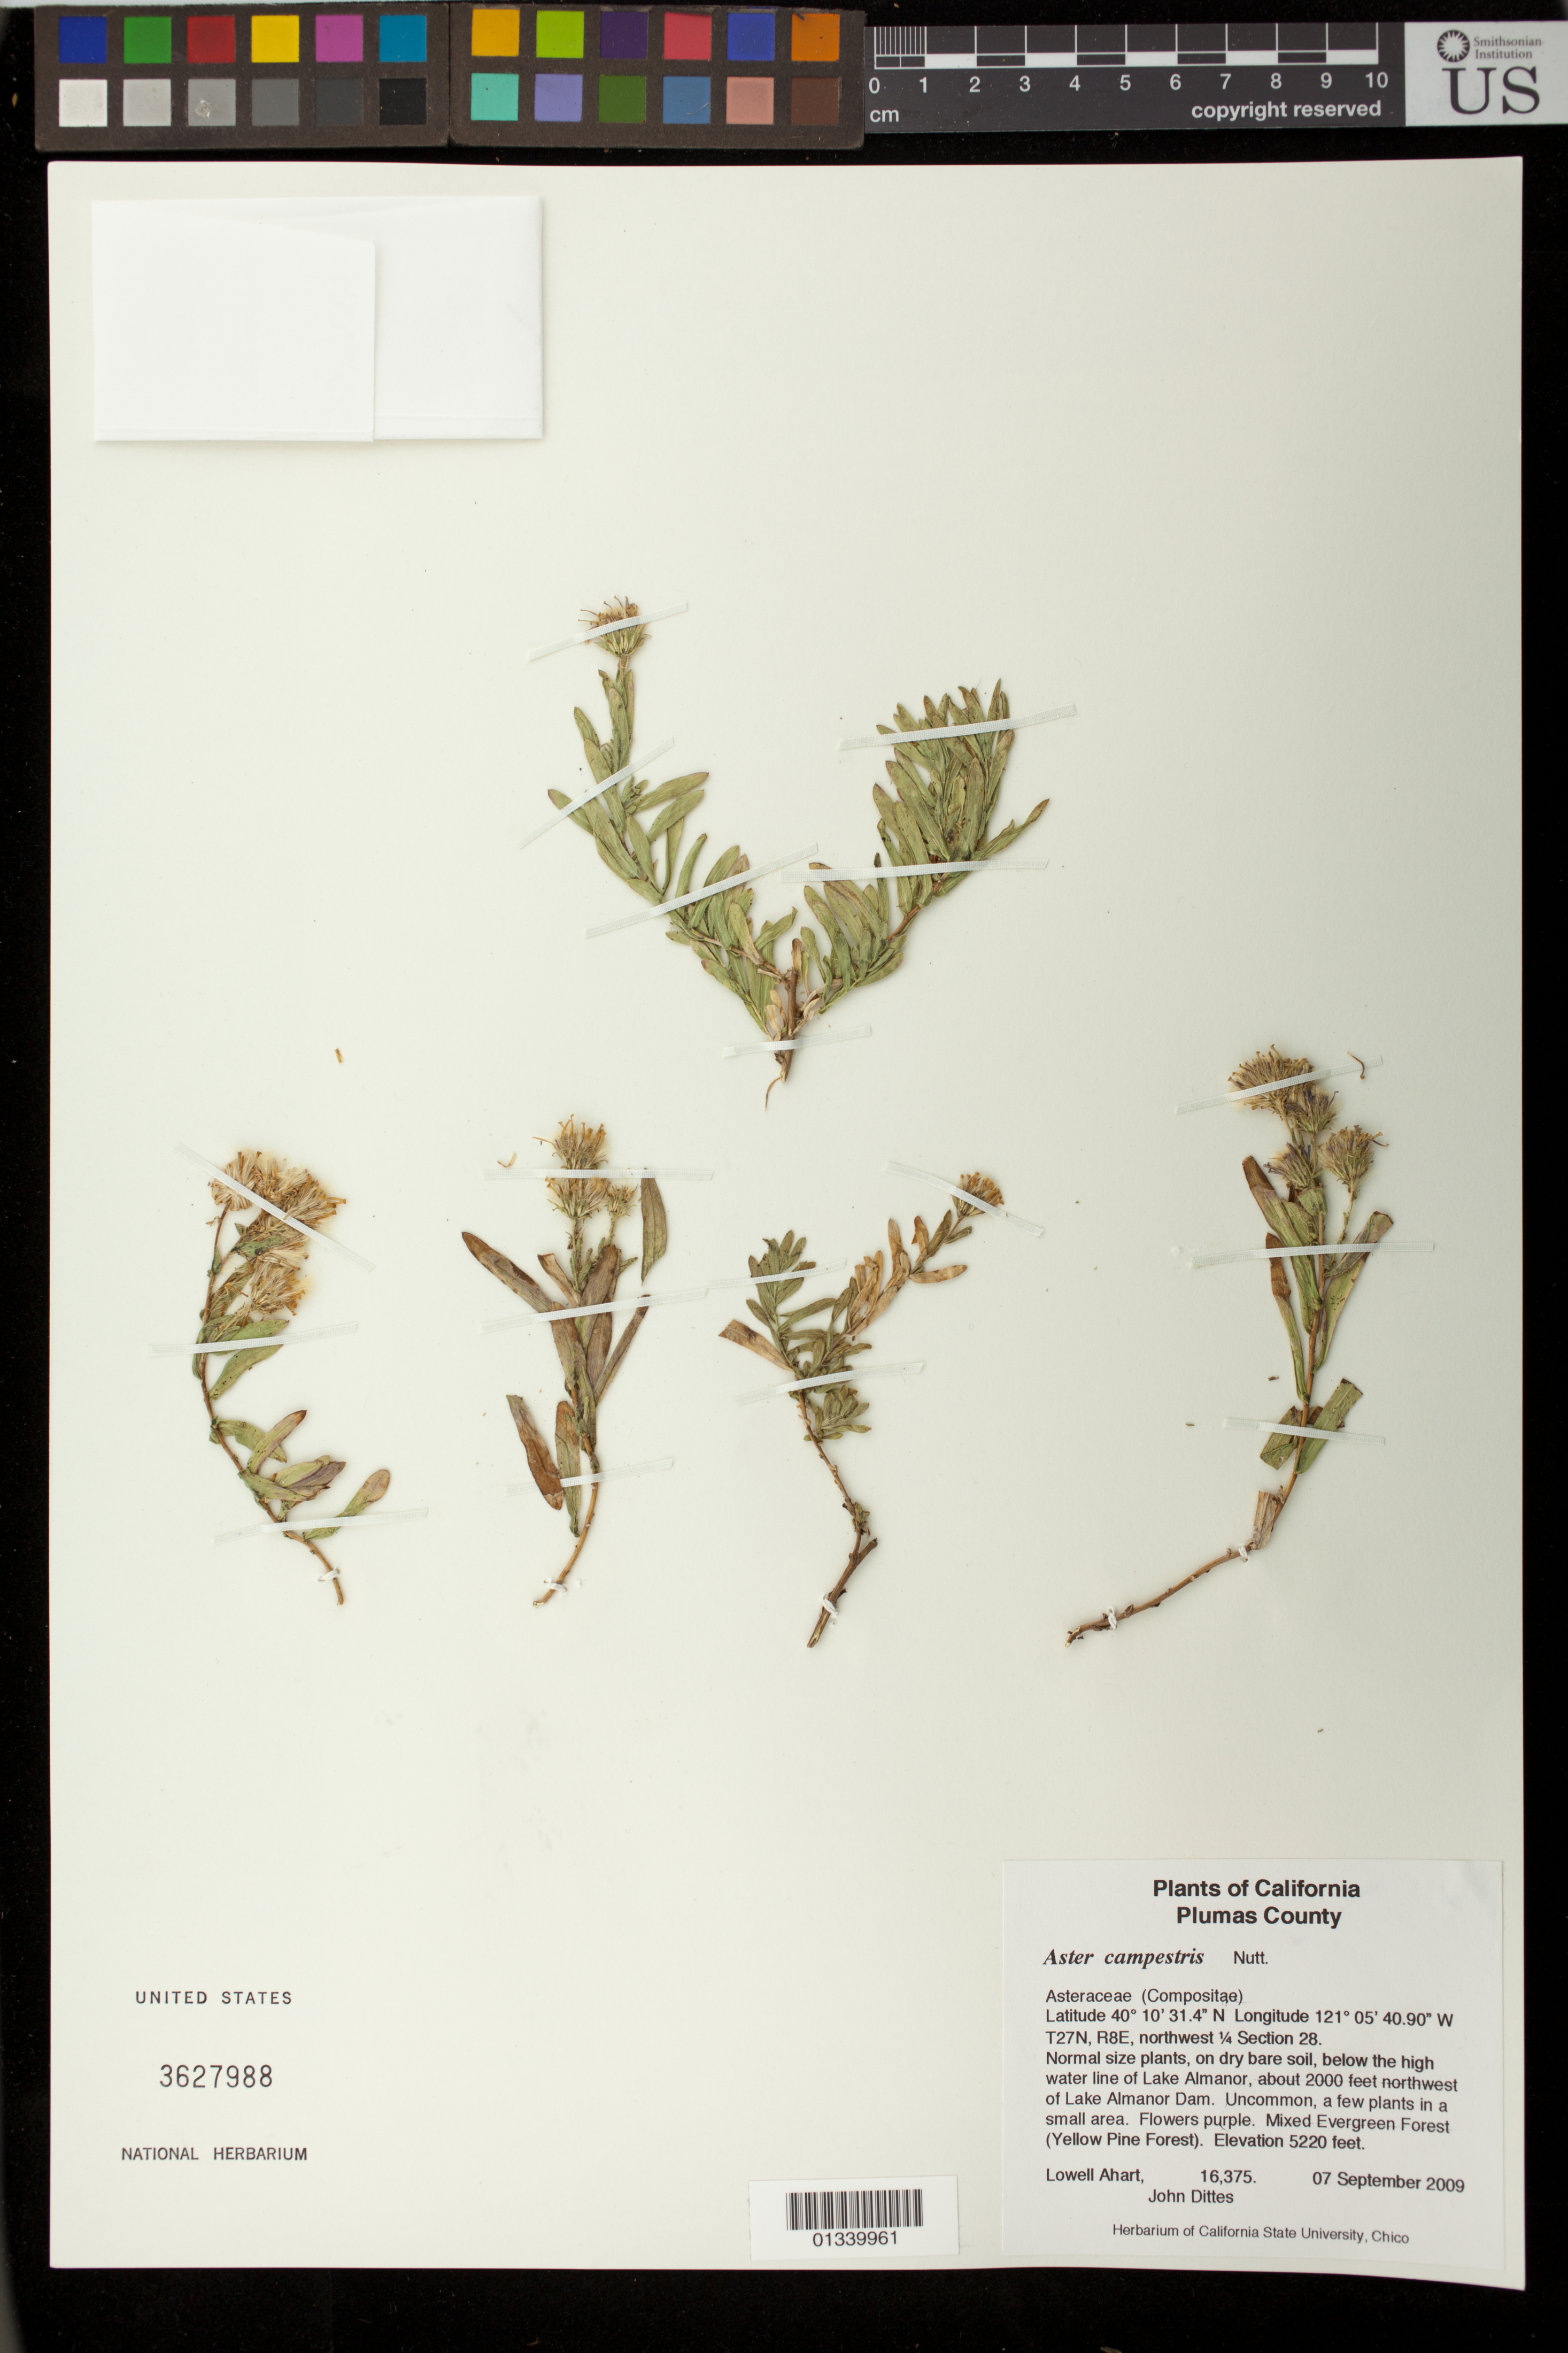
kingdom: Plantae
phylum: Tracheophyta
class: Magnoliopsida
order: Asterales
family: Asteraceae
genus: Aster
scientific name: Aster campestris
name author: Nutt.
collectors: L. Ahart & J. Dittes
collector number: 16375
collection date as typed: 7 September 2009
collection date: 2009-09-07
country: United States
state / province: California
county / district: Plumas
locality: Below the high water line of Lake Almanor, acout 2000 ft NW of Lake Almanor Dam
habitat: Mixed Evergreen forest (Yellow Pine forest)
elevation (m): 1591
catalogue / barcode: US 3627988